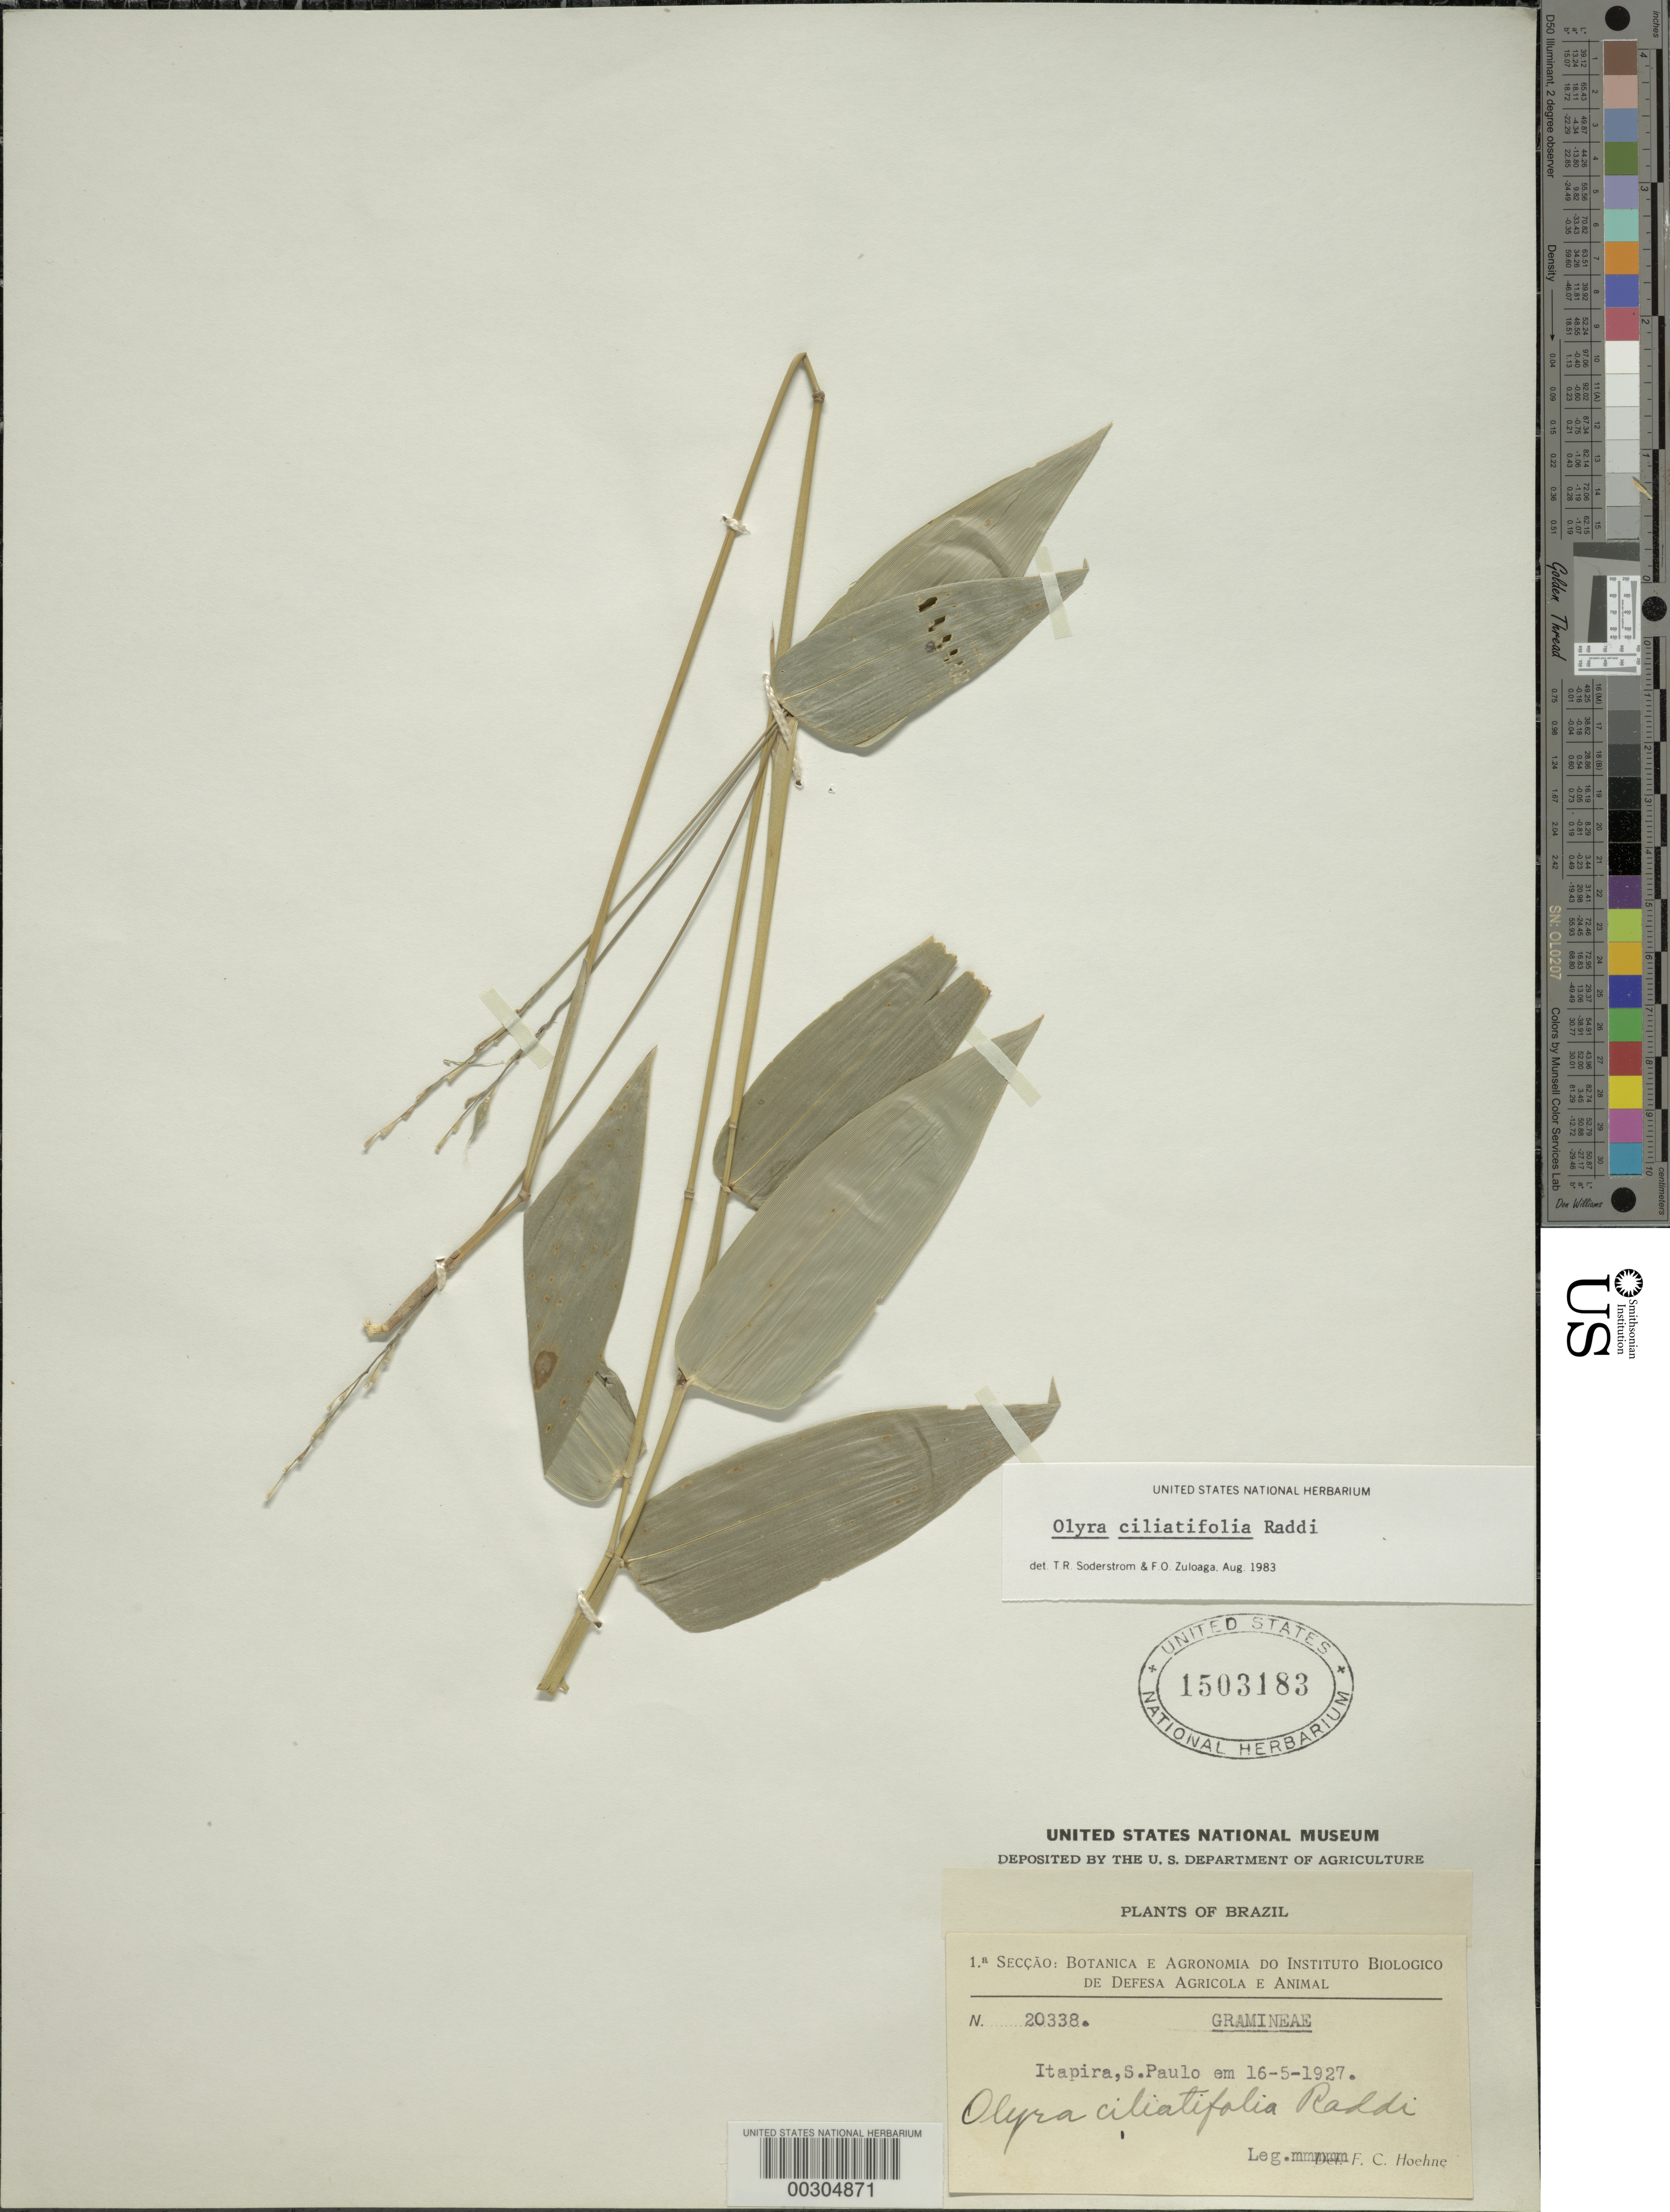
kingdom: Plantae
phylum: Tracheophyta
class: Liliopsida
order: Poales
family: Poaceae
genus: Olyra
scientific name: Olyra ciliatifolia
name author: Raddi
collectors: F. C. Hoehne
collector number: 20338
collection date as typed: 16 May 1927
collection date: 1927-05-16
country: Guyana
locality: Itapira, s paulo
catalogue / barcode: US 1503183